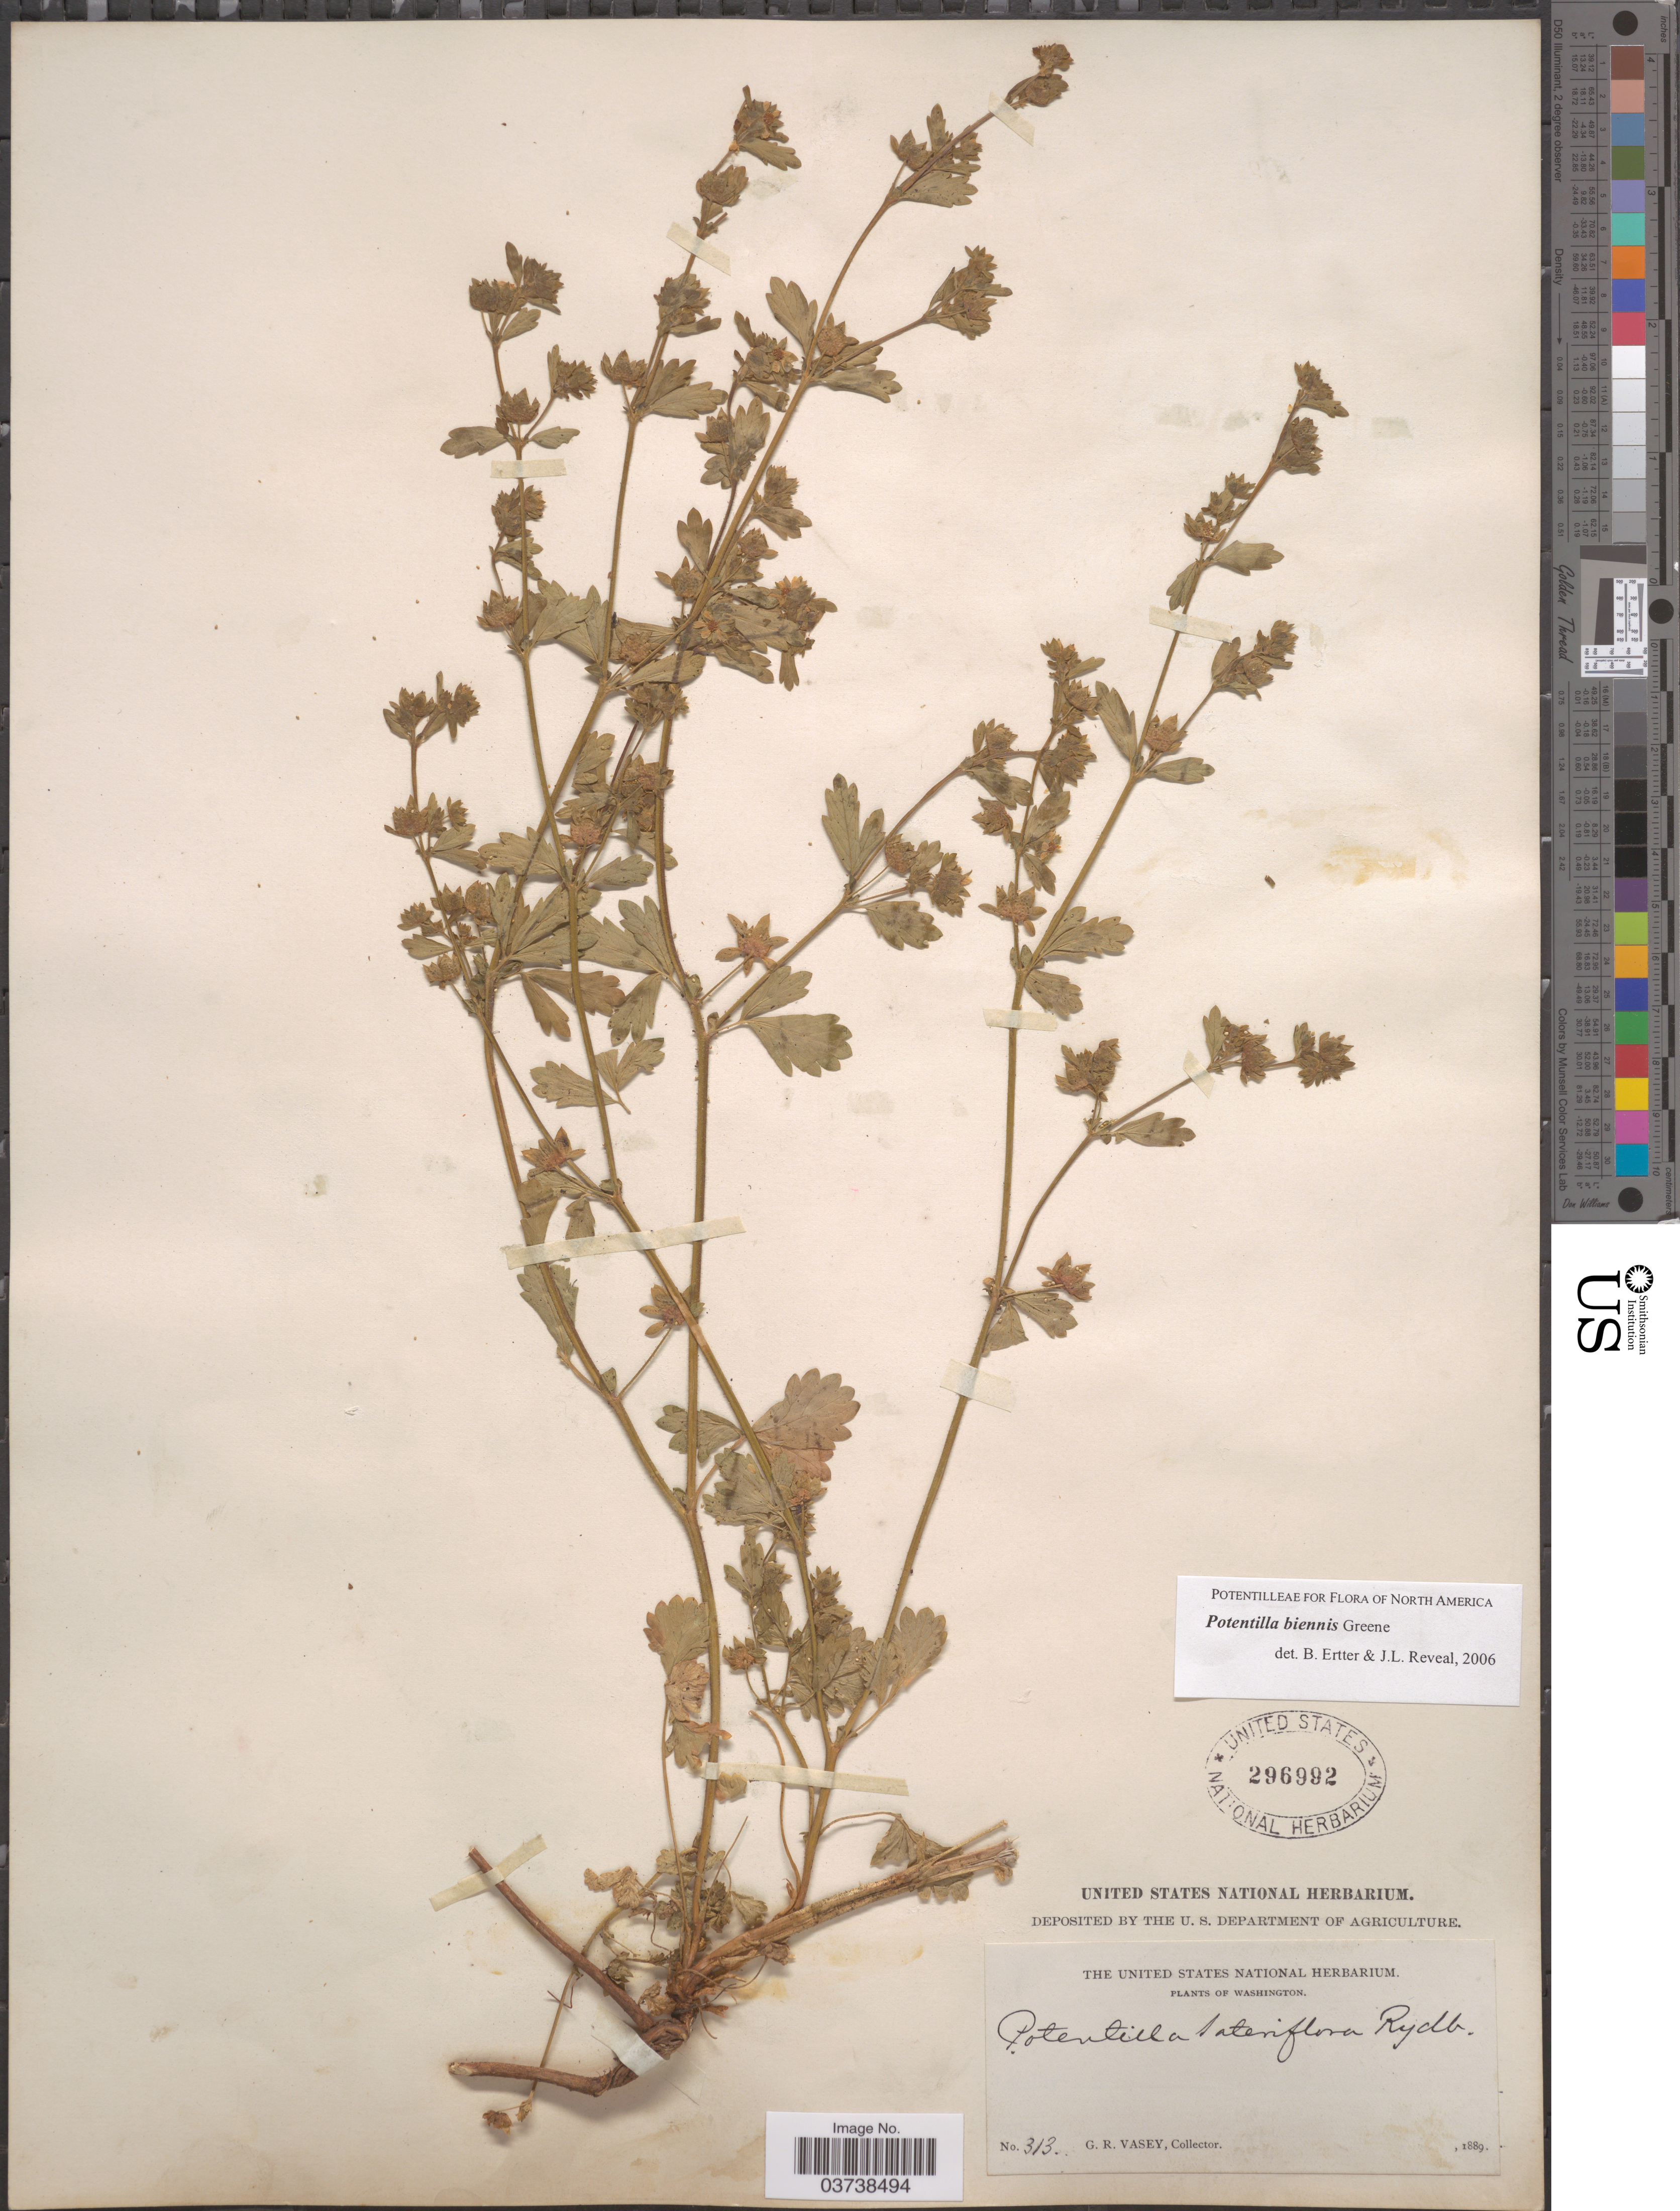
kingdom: Plantae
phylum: Tracheophyta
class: Magnoliopsida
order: Rosales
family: Rosaceae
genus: Potentilla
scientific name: Potentilla biennis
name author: Greene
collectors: G. R. Vasey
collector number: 313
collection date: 1889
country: United States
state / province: Washington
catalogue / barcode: US 296992